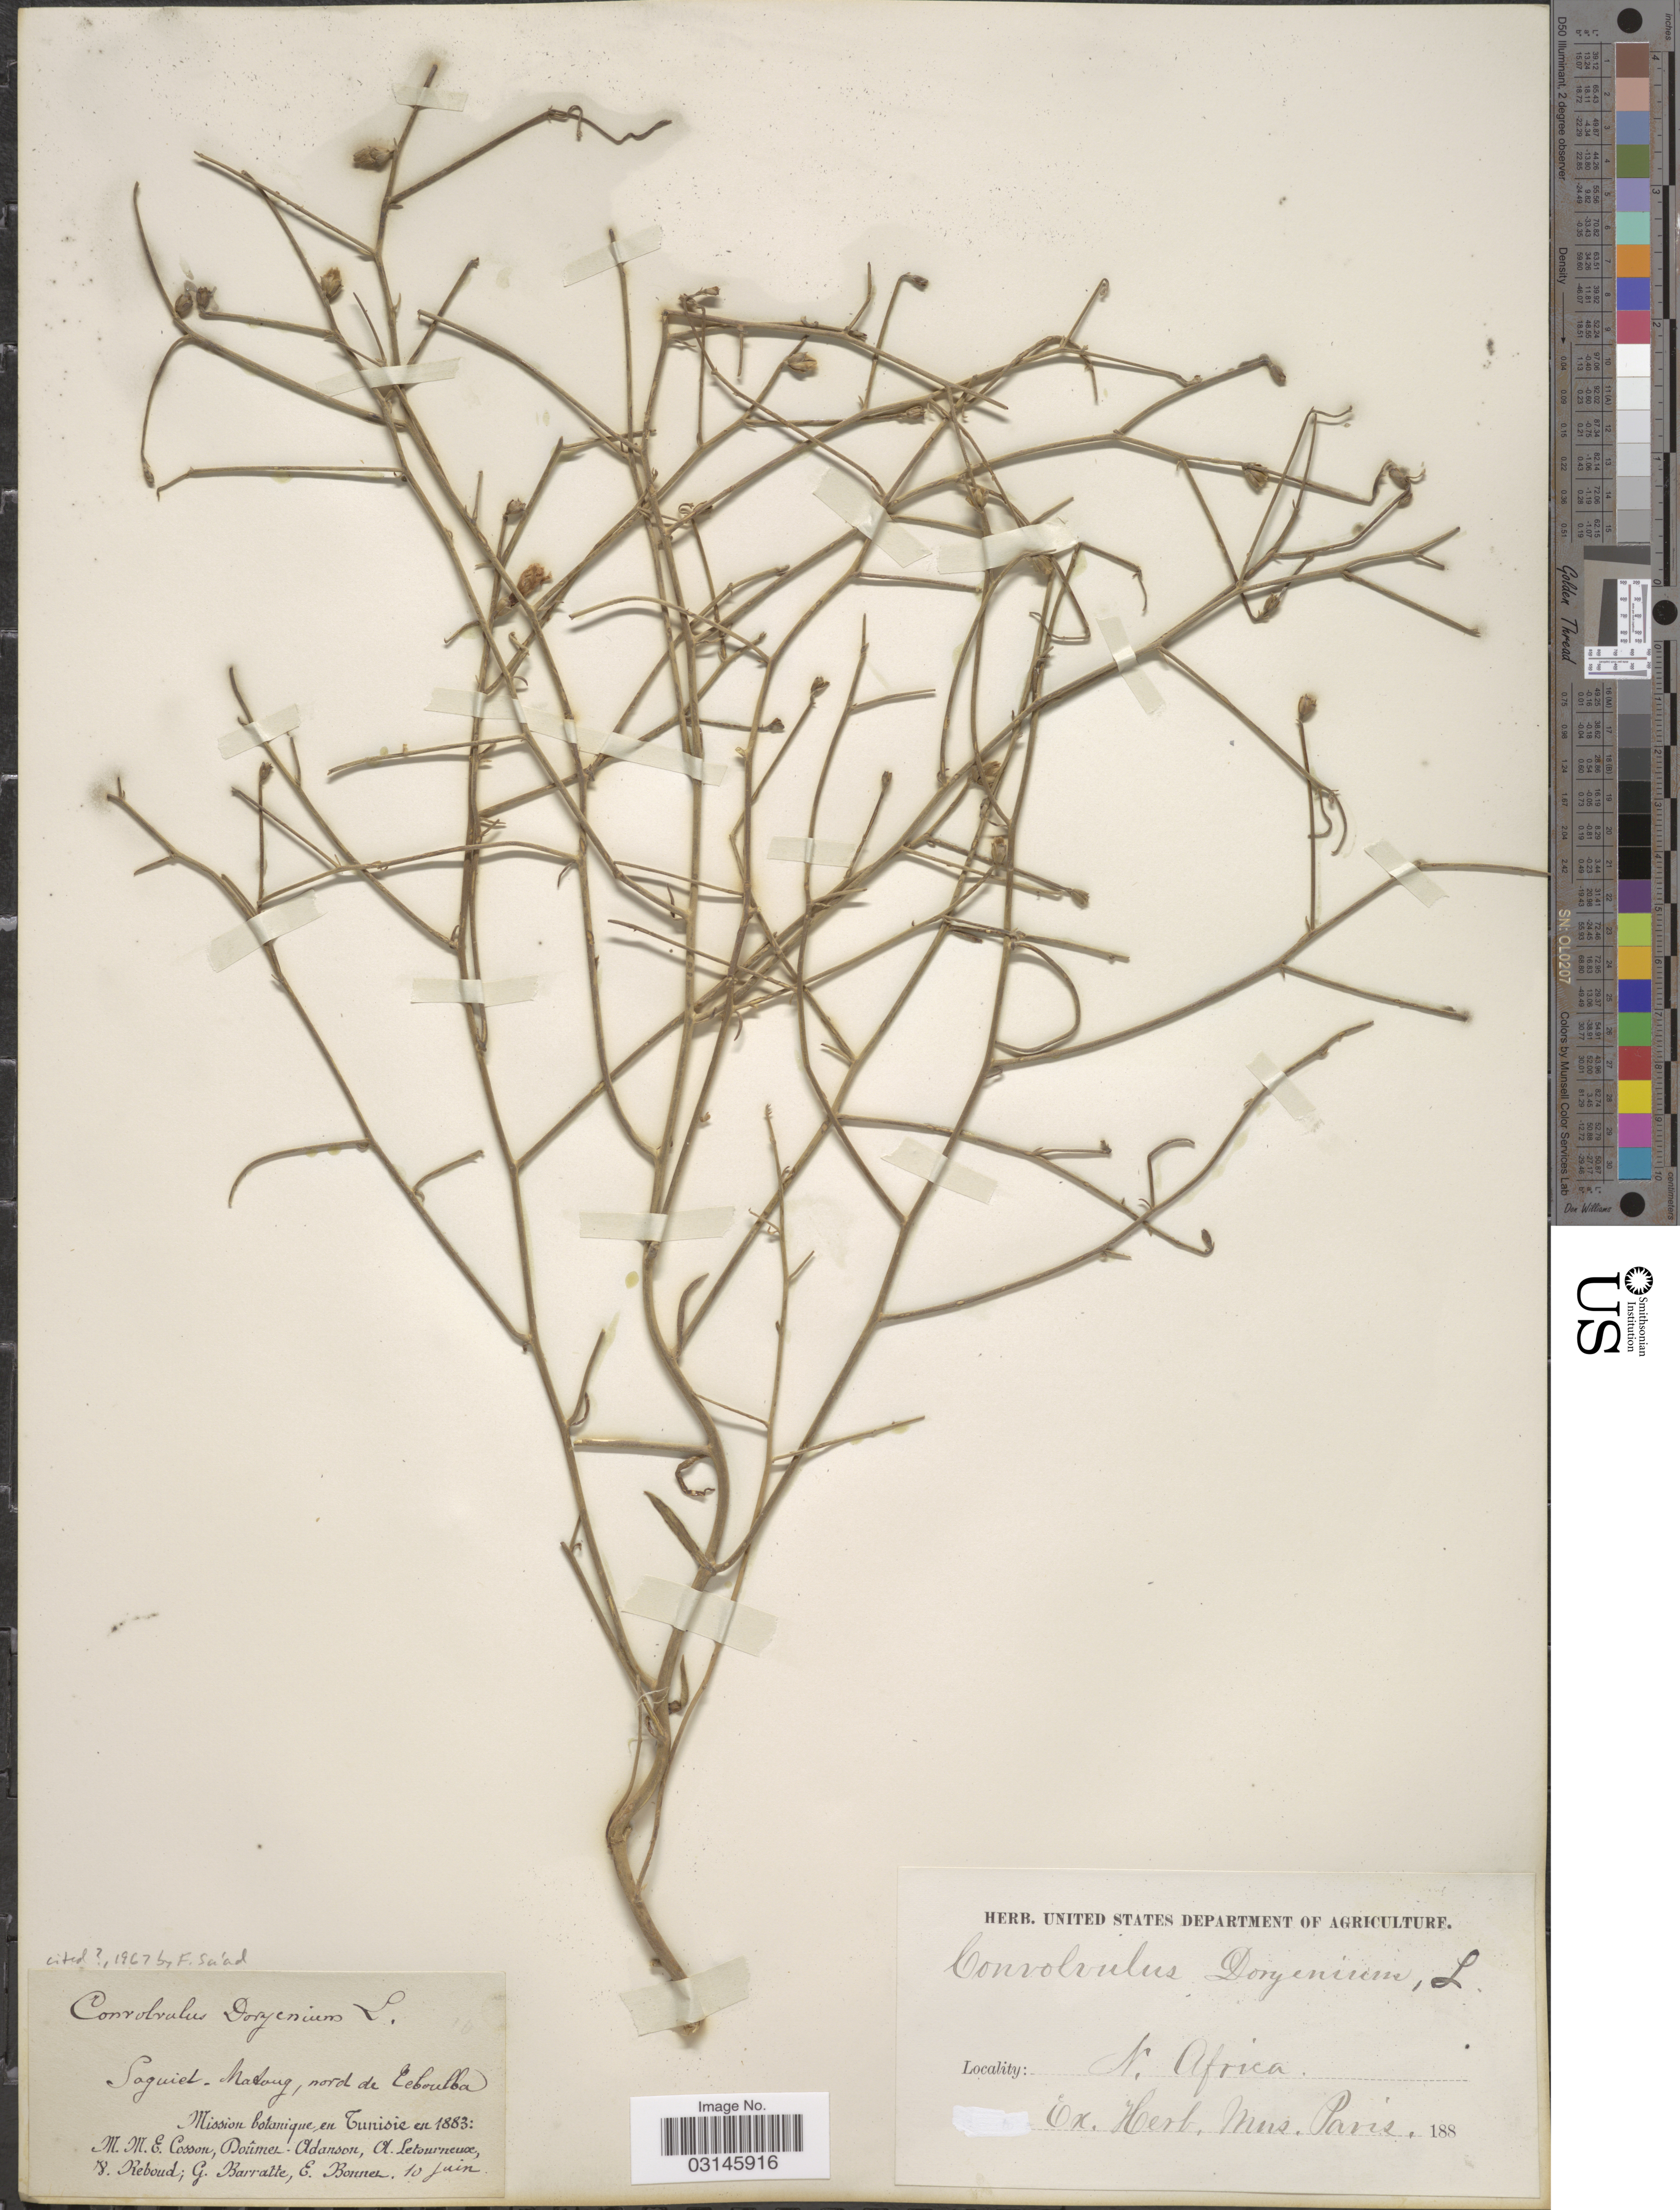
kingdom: Plantae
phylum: Tracheophyta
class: Magnoliopsida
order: Solanales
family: Convolvulaceae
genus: Convolvulus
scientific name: Convolvulus dorycnium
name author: L.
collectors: M. Cosson, -. Doumel-Adanson, A. Letourneux, V. Reboud & et al.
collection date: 1883-06-10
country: Tunisia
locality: Saguiet - Matoug, nord de Teboulba. N. Africa.